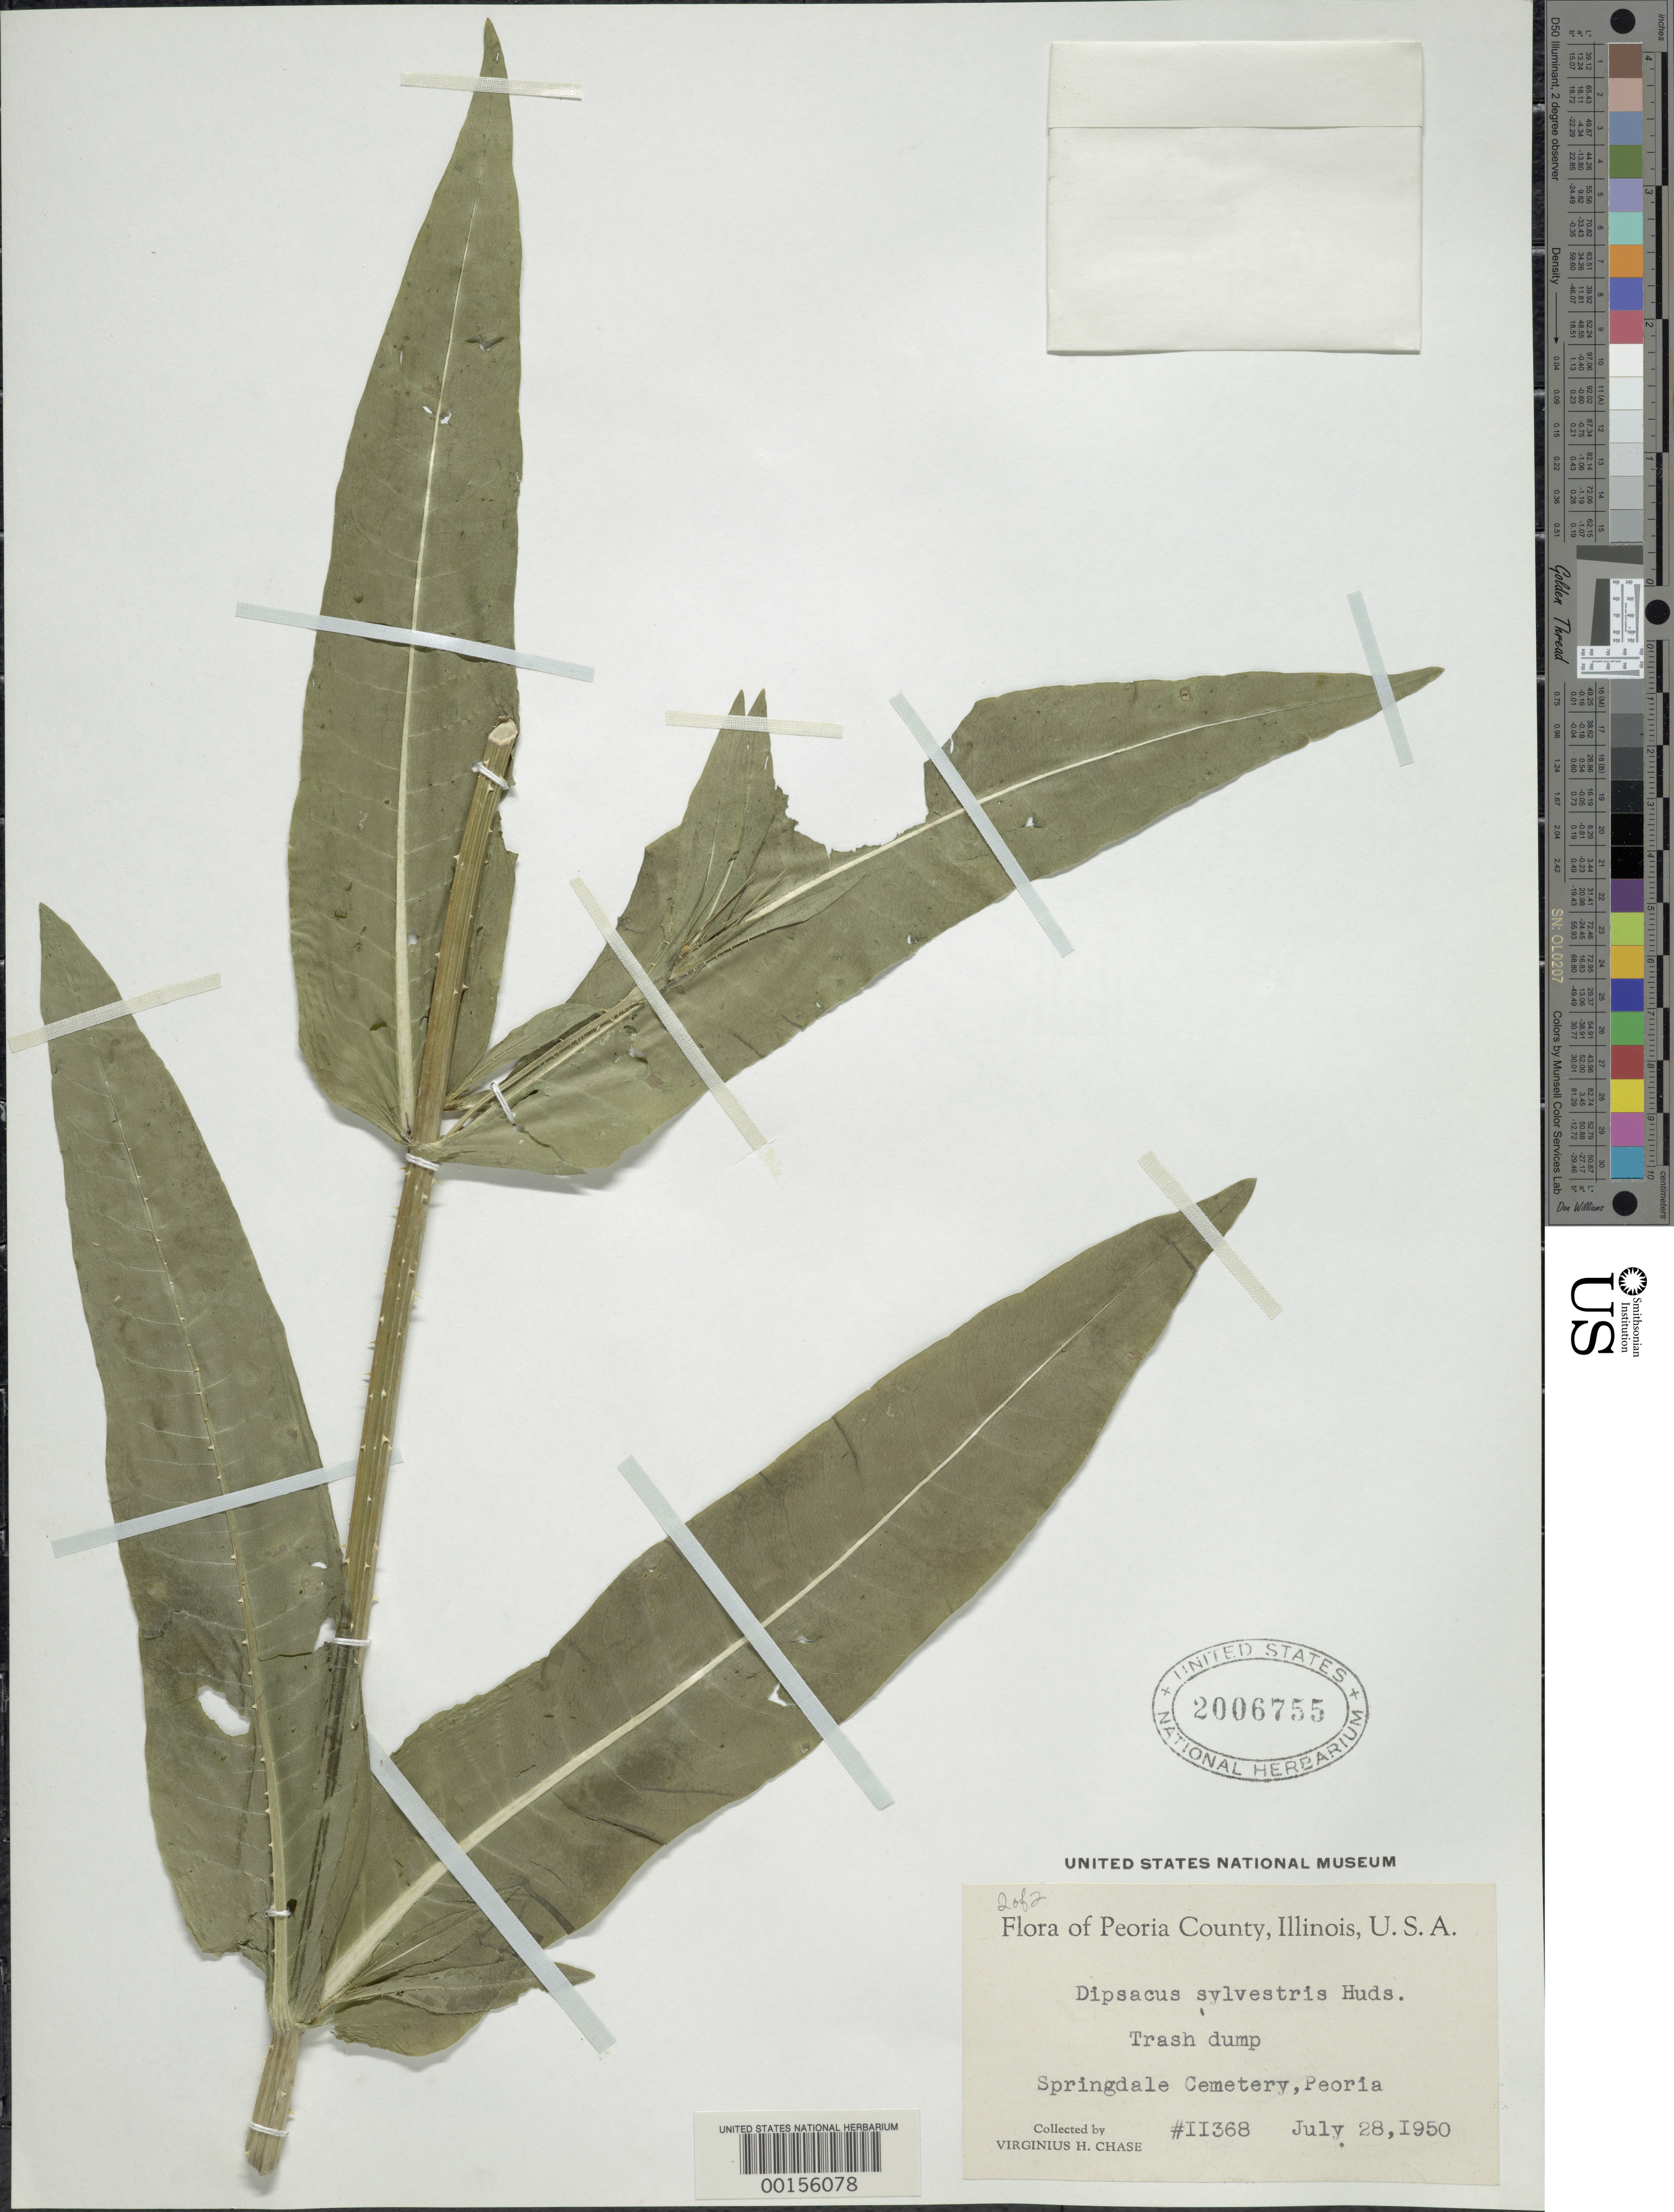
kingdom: Plantae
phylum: Tracheophyta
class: Magnoliopsida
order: Dipsacales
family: Caprifoliaceae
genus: Dipsacus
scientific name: Dipsacus sylvestris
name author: Huds.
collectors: V. H. Chase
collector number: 11368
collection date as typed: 28 Jul 1950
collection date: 1950-07-28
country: United States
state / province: Illinois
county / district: Peoria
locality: Springdale Cemetery, Peoria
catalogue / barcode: US 2006755